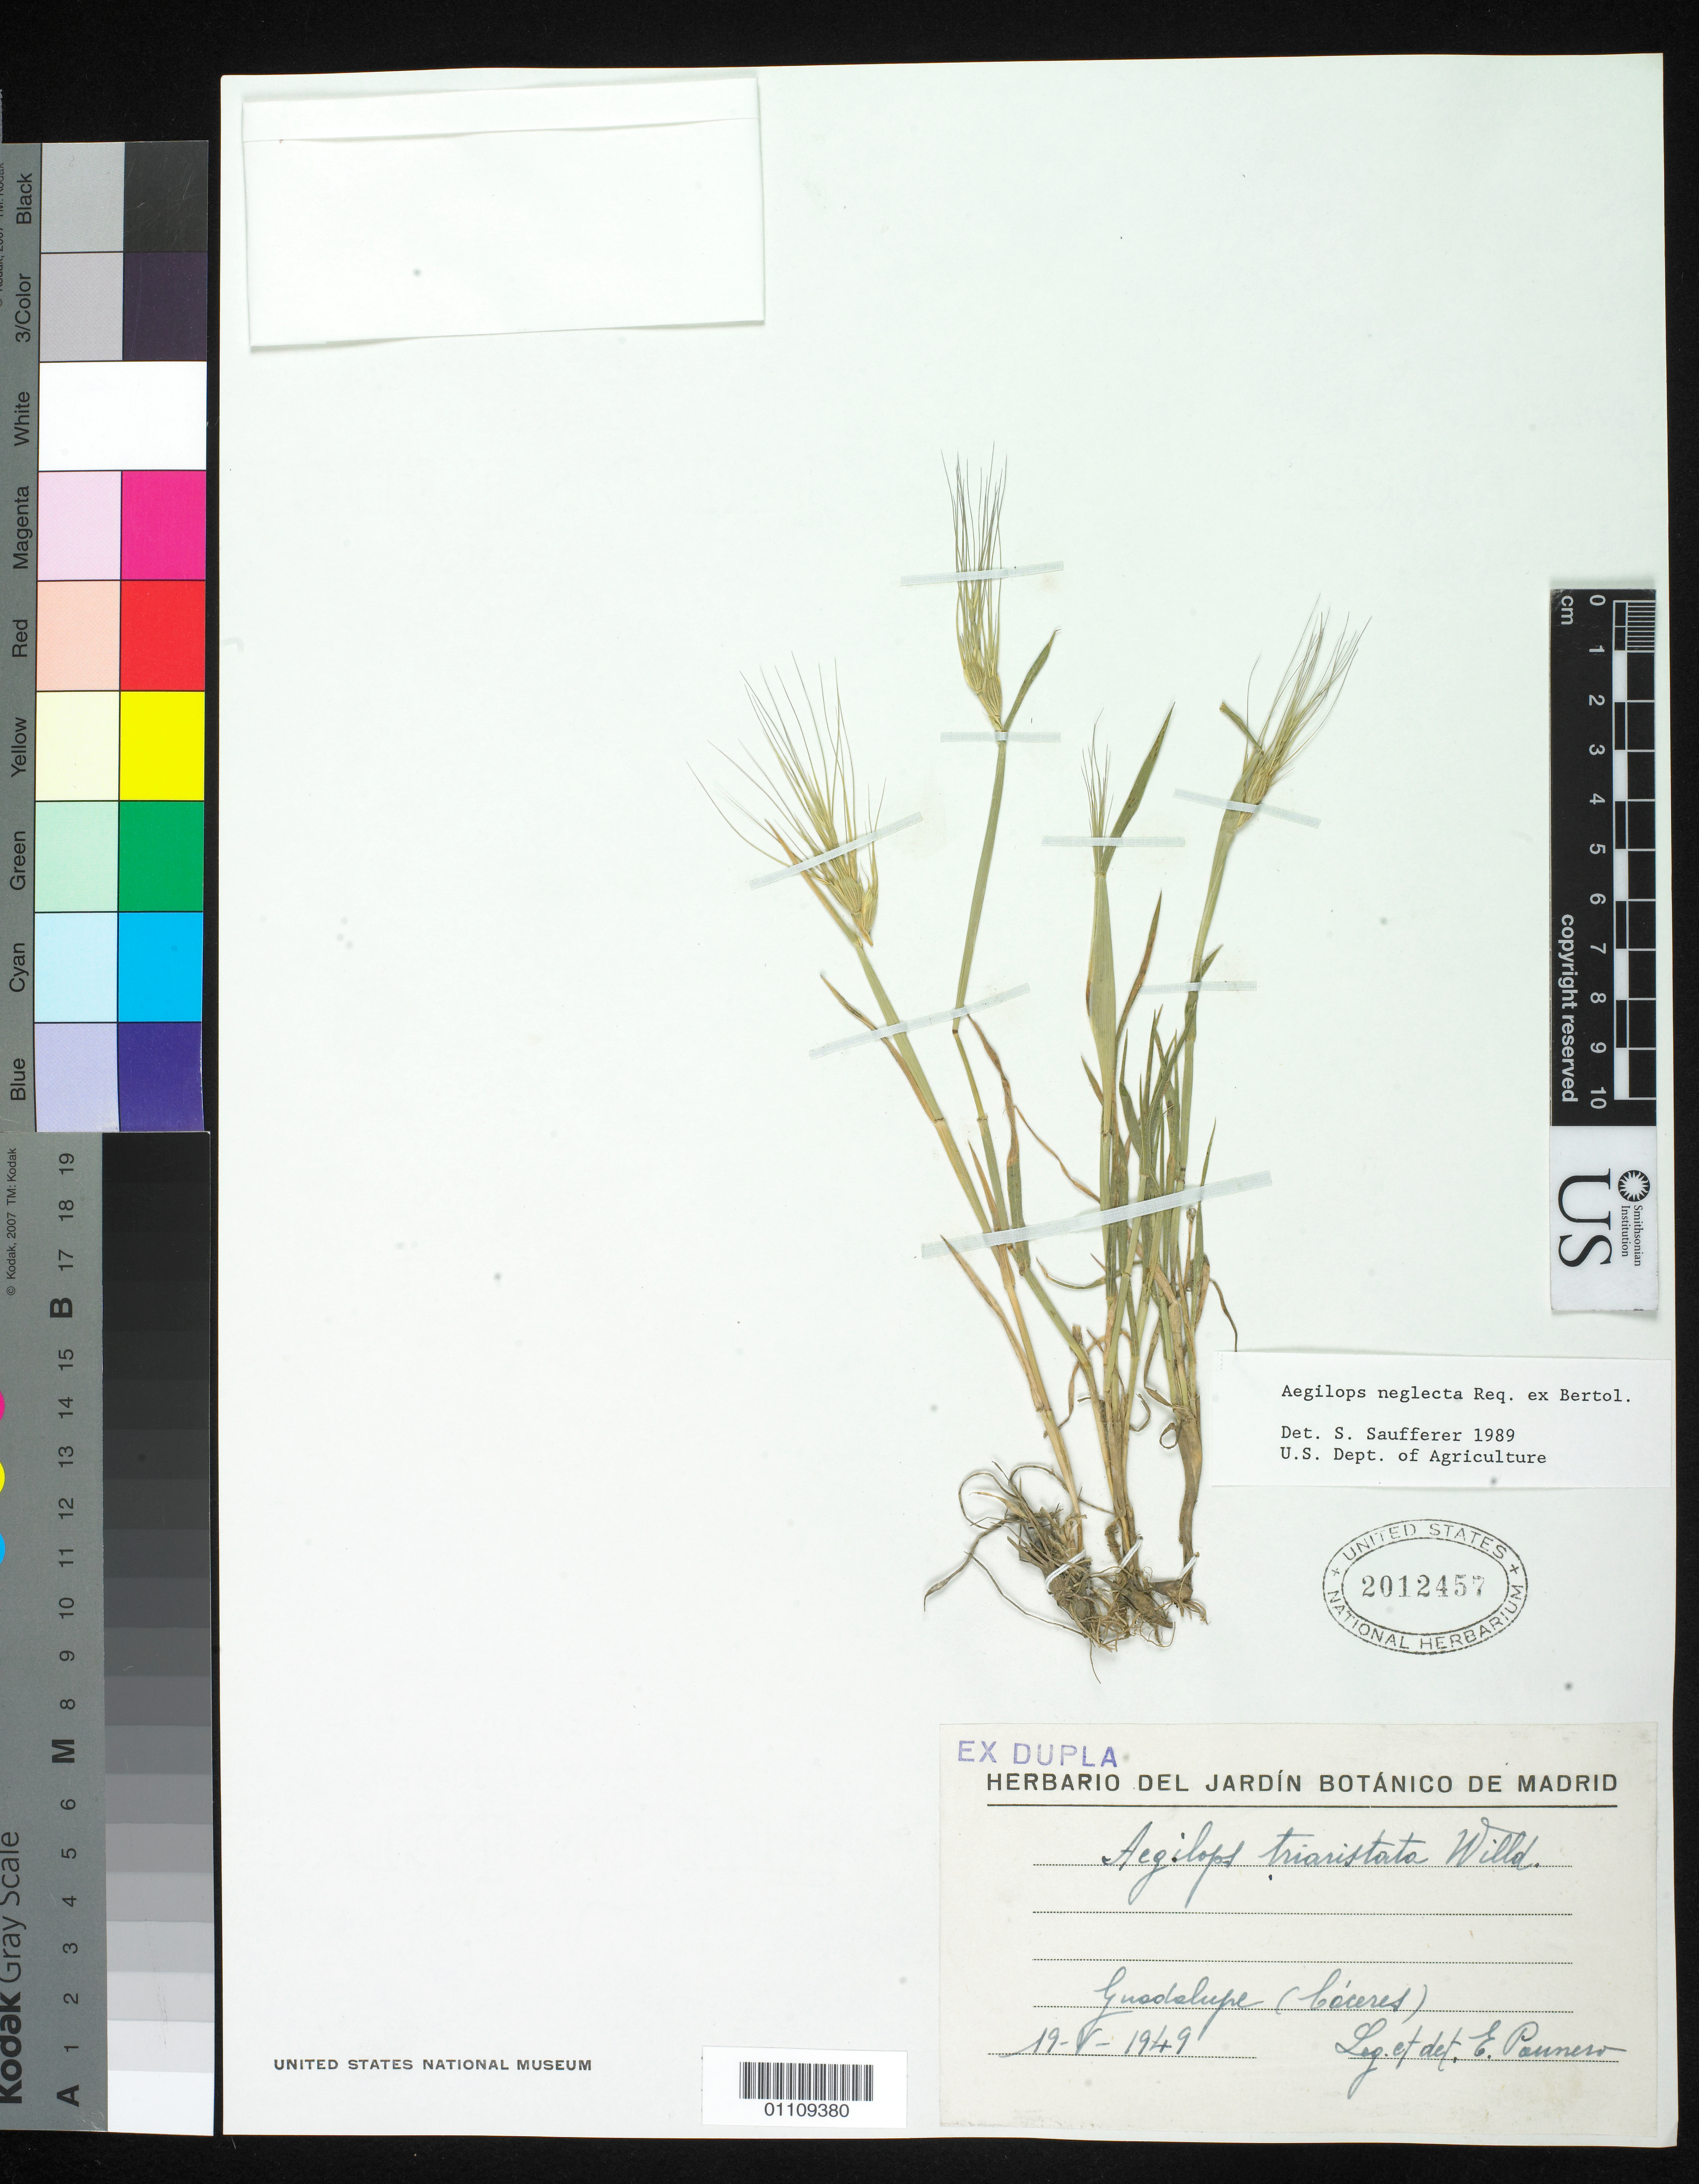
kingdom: Plantae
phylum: Tracheophyta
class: Liliopsida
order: Poales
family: Poaceae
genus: Aegilops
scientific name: Aegilops neglecta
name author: Req. ex Bertol.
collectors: E. Pannero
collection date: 1949-05-19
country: Spain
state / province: Madrid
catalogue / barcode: US 2012457